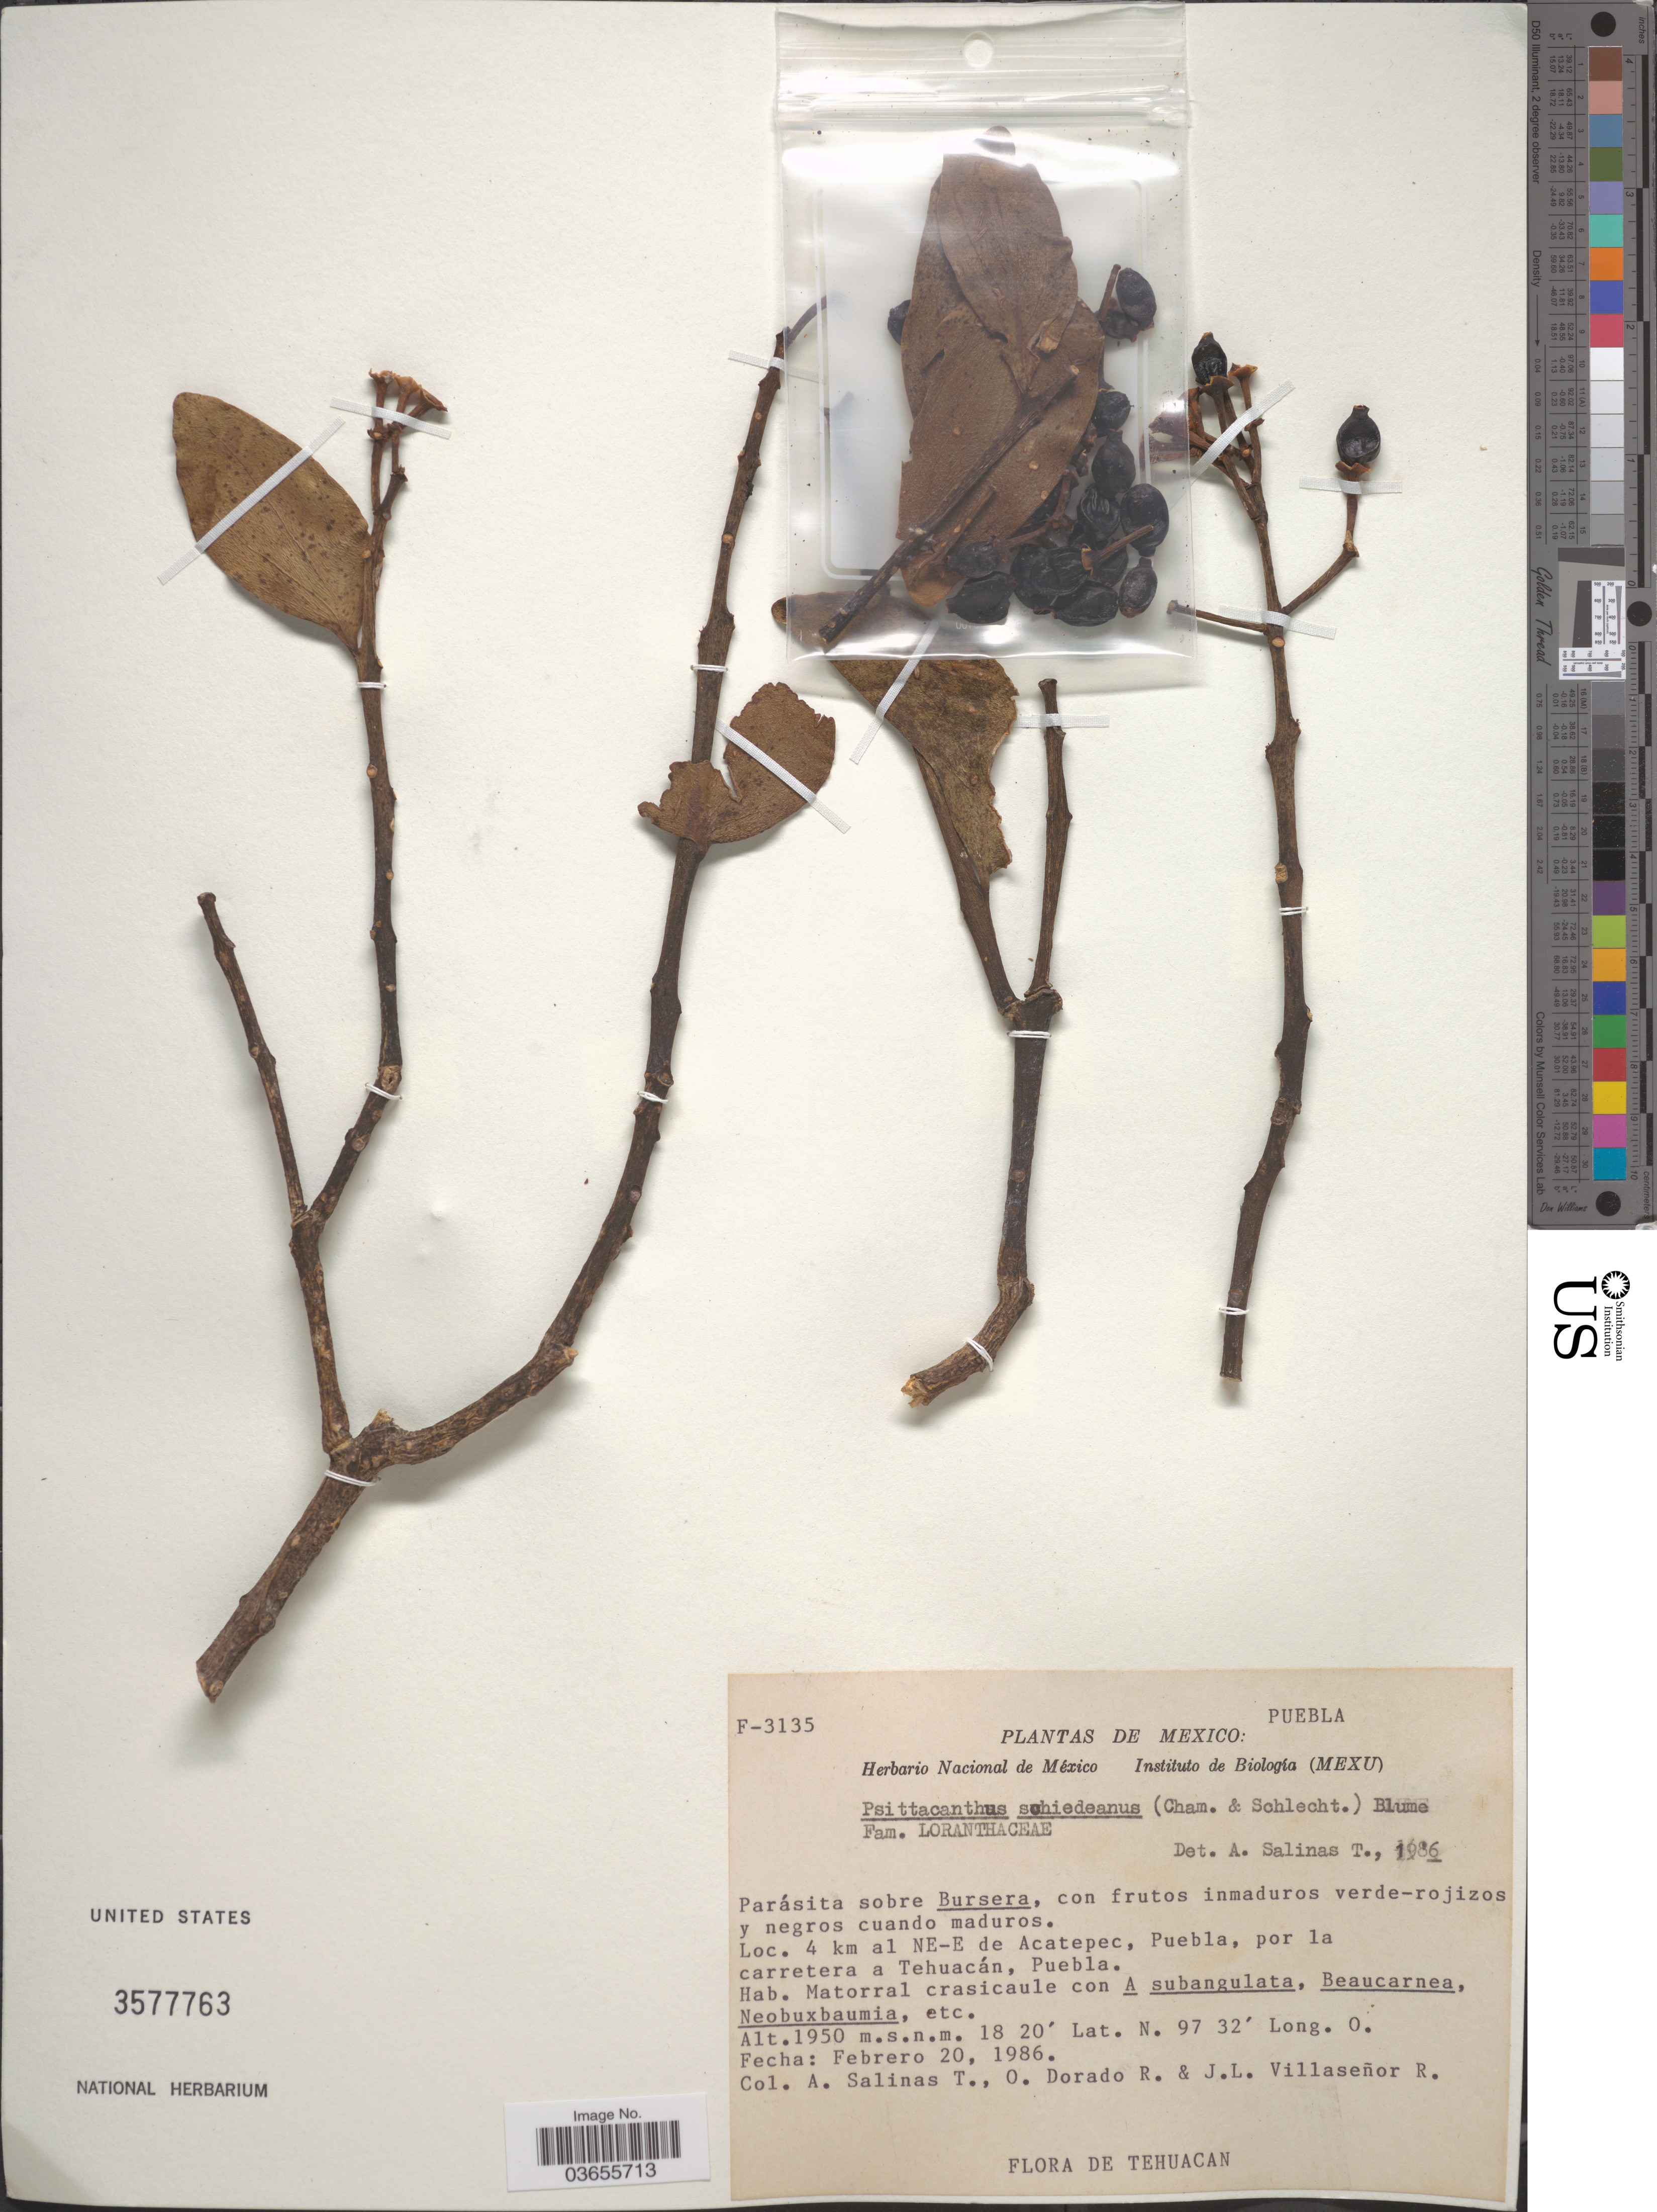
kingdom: Plantae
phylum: Tracheophyta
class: Magnoliopsida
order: Santalales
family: Loranthaceae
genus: Psittacanthus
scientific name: Psittacanthus schiedeanus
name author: (Schltdl. & Cham.) Blume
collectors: A. Salinas T., O. Dorado R. & J. L. Villasenor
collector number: F-3135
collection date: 1986-02-20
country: Mexico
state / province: Puebla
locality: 4 km al NE-E de Acatepec, por la carretera a Tehuacán.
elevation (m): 1950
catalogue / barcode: US 3577763